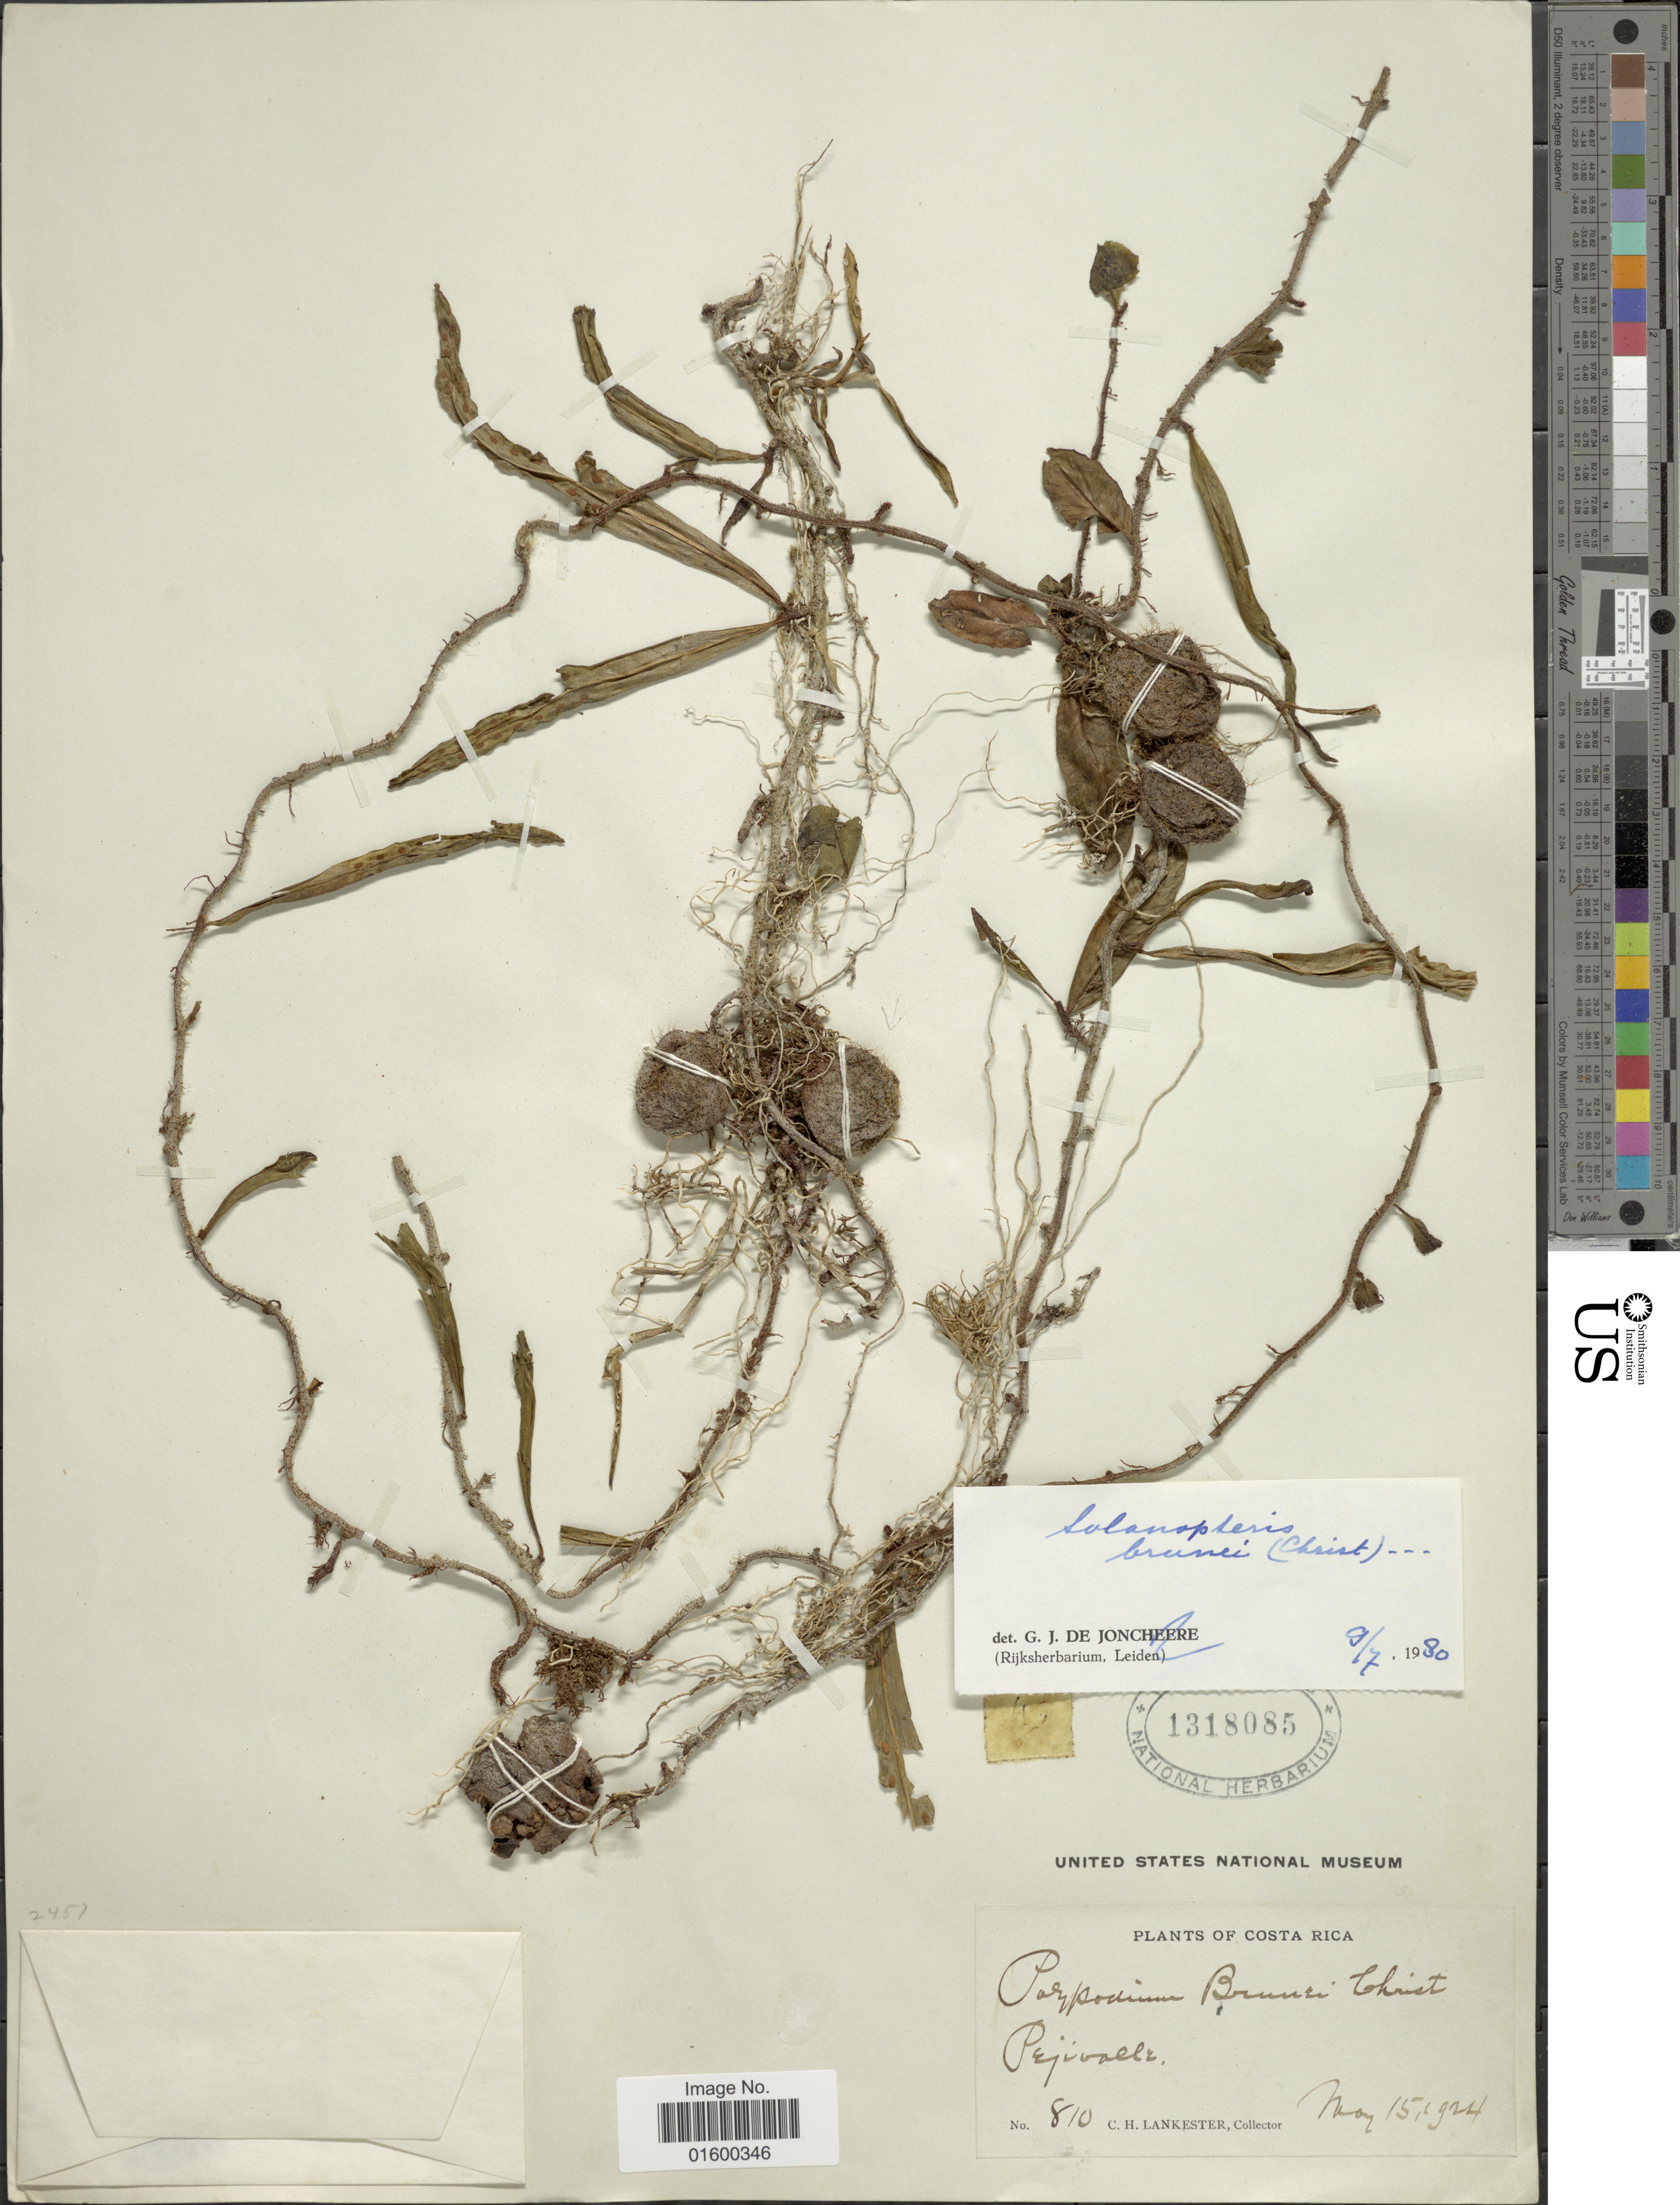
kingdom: Plantae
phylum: Tracheophyta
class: Polypodiopsida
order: Polypodiales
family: Polypodiaceae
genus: Microgramma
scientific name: Microgramma brunei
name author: (Wercklé ex Christ) Lellinger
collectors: C. H. Lankester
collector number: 810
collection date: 1924-05-15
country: Costa Rica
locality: Pejivalle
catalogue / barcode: US 1318085